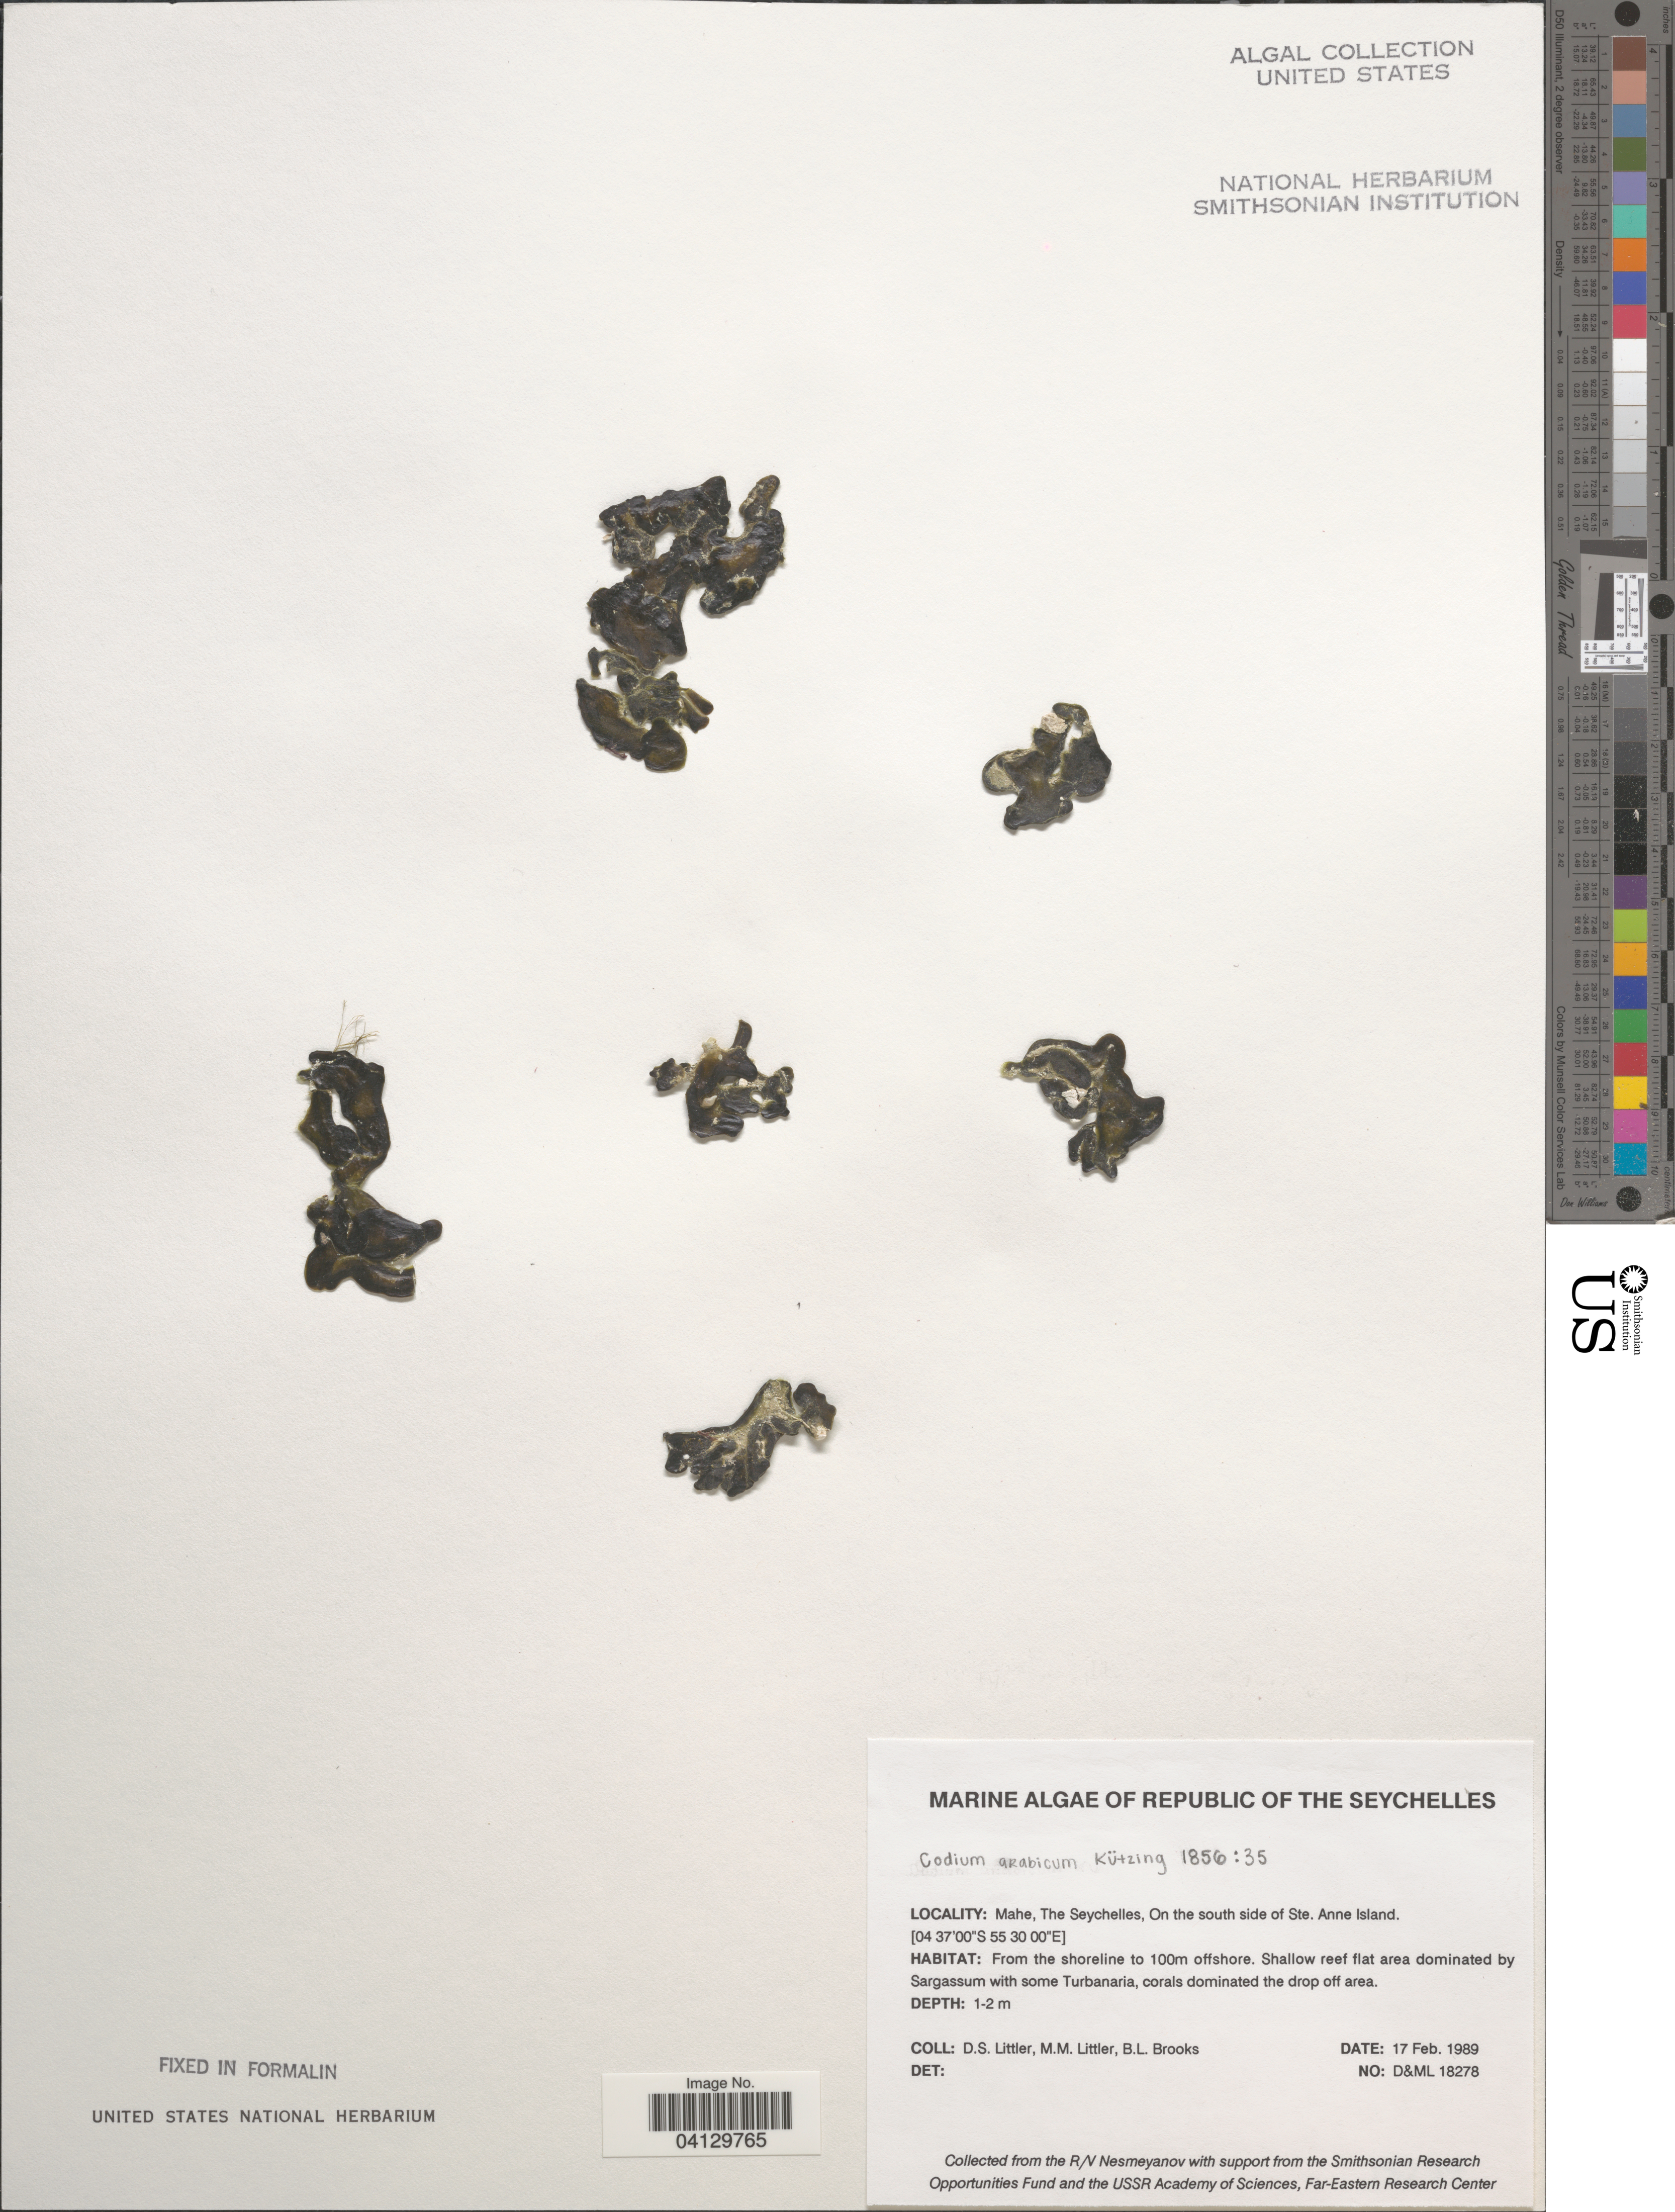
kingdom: Plantae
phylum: Chlorophyta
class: Ulvophyceae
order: Bryopsidales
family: Codiaceae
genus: Codium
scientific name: Codium arabicum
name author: Kütz.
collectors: D. S. Littler & B. Brooks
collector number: D&ML18278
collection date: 1989-02-17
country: Seychelles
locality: Mahe, On the south side of Ste. Anne Island. From the shoreline to 100m offshore.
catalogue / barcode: US 329084